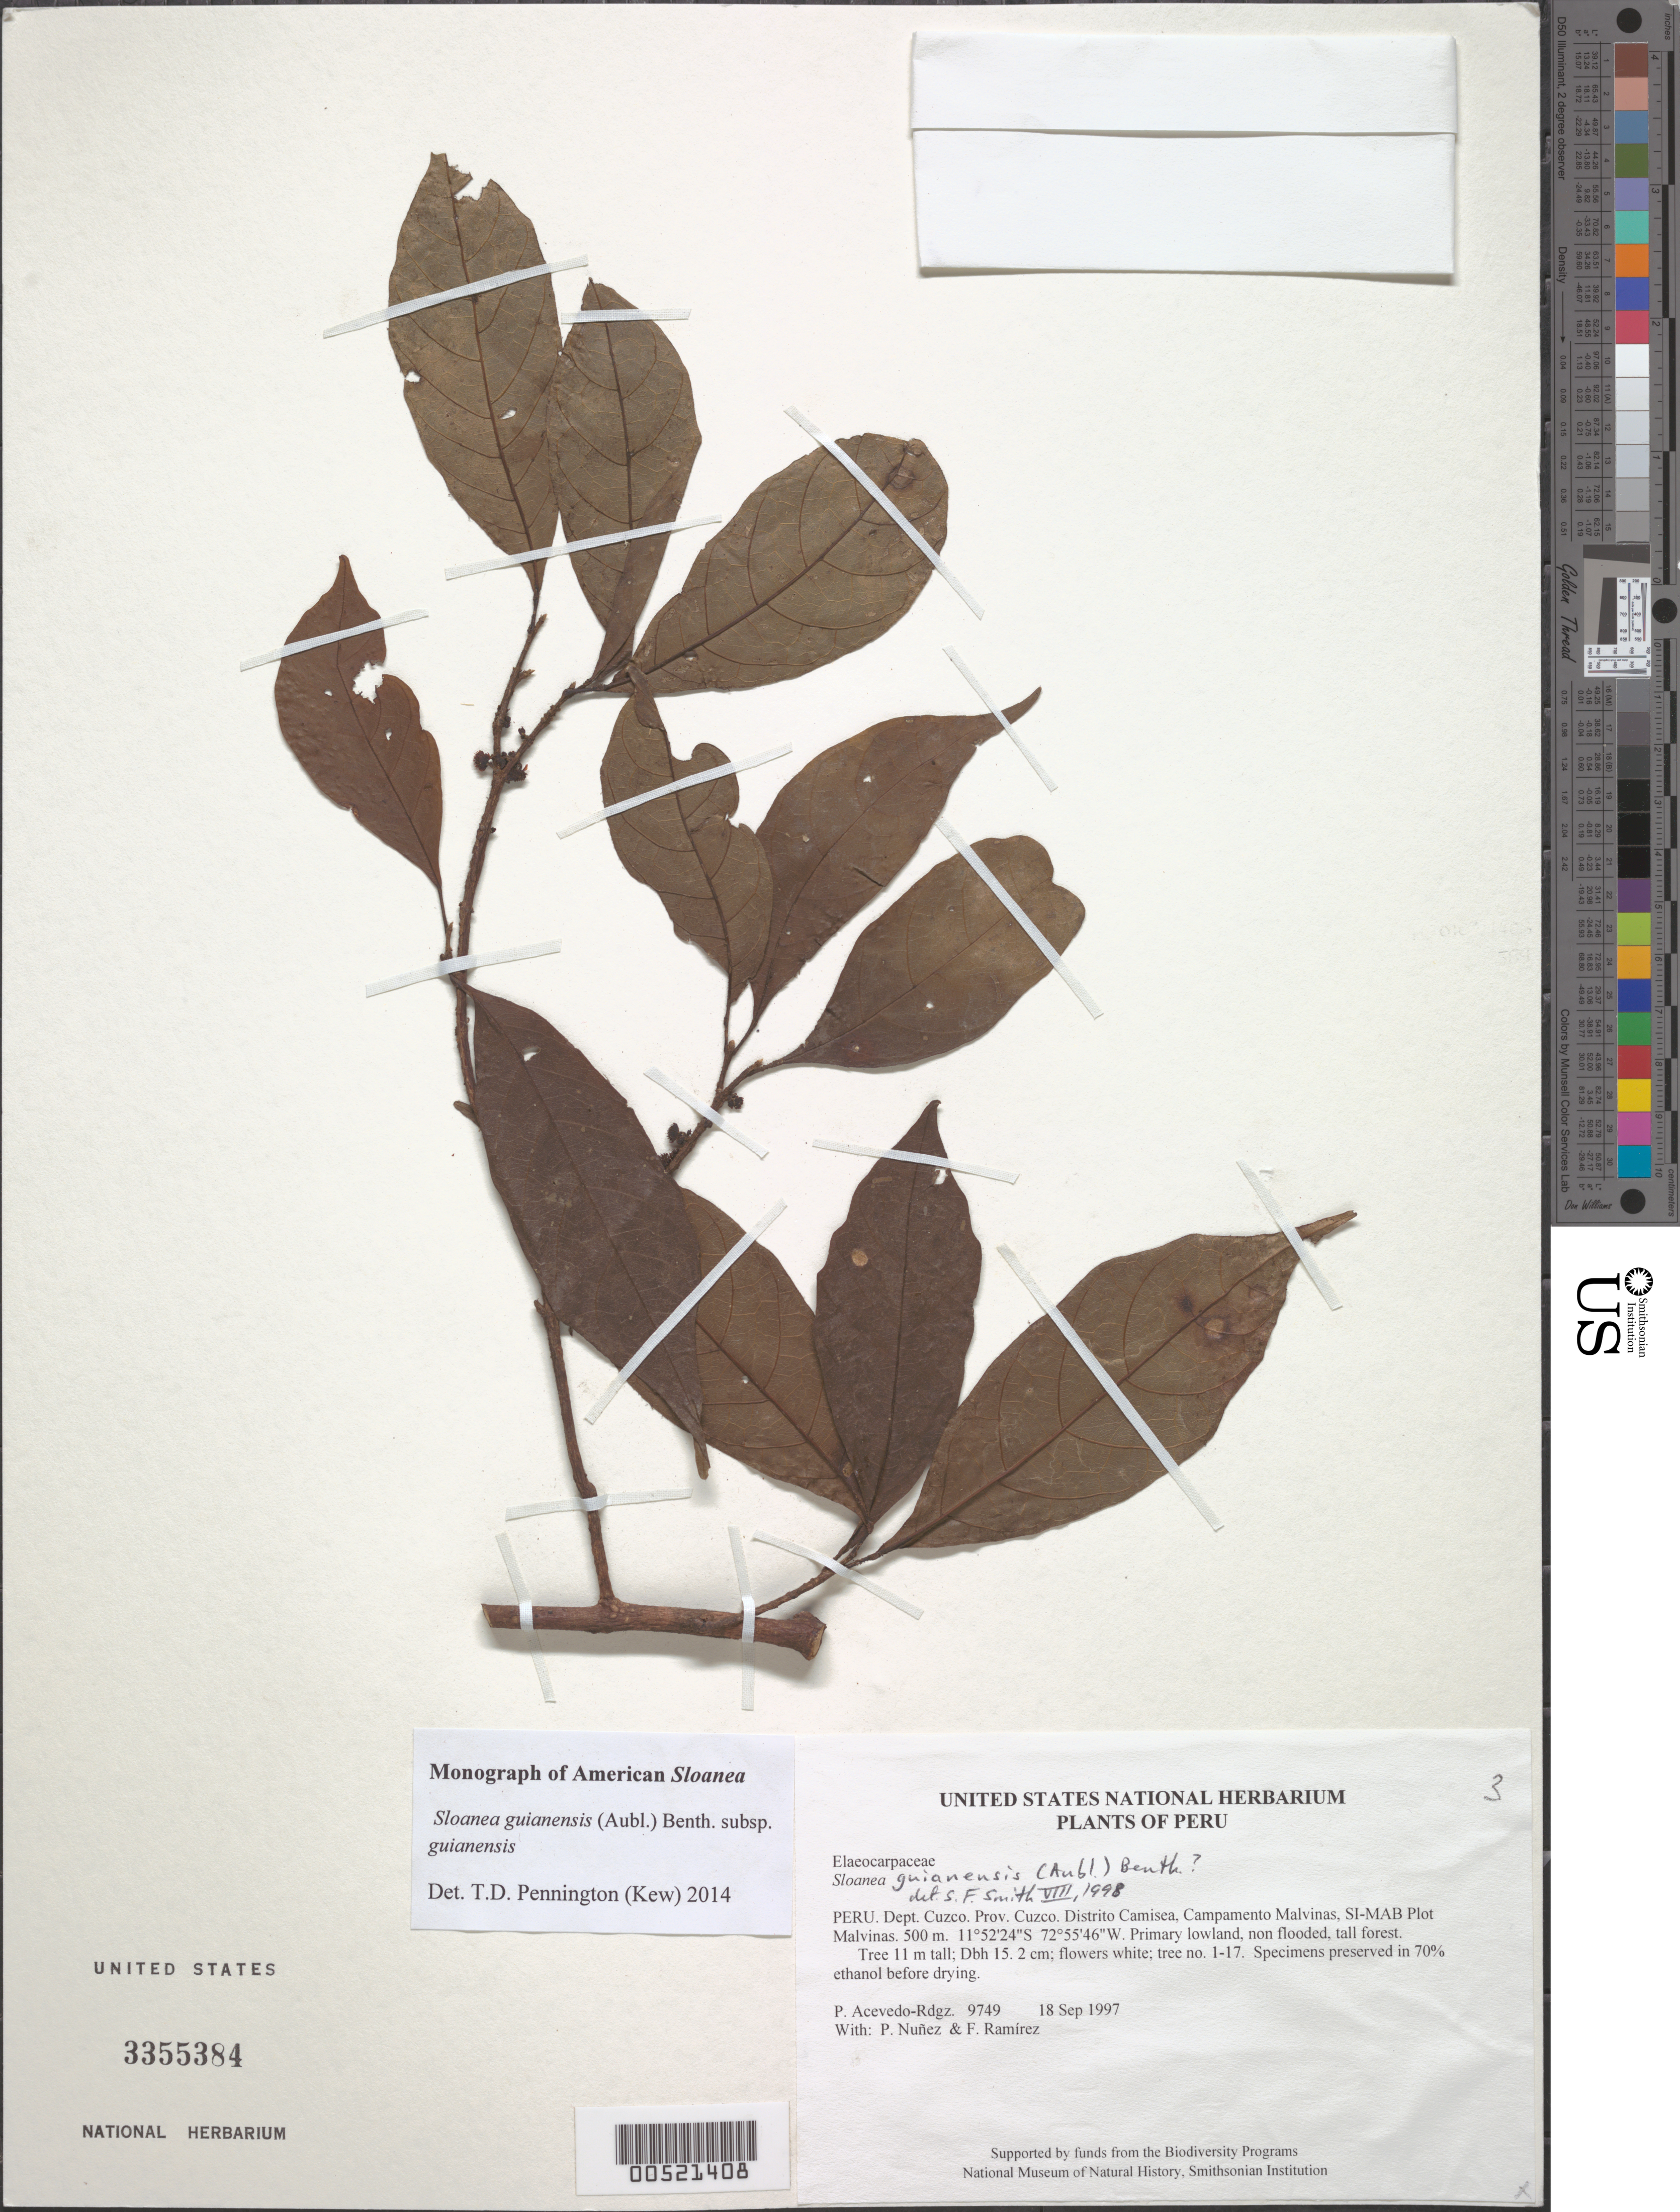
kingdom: Plantae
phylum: Tracheophyta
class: Magnoliopsida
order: Oxalidales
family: Elaeocarpaceae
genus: Sloanea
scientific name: Sloanea guianensis subsp. guianensis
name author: (Aubl.) Benth.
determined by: Pennington, T. D., (K)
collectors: P. Acevedo-Rodr., P. Nuñez V. & F. Ramirez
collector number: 9749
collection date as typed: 18 Sep 1997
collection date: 1997-09-18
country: Peru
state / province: Cusco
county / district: Cusco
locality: Distrito Camisea, Campamento Malvinas, SI-MAB Plot Malvinas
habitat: Primary lowland, non flooded, tall forest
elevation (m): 500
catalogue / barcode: US 3355384